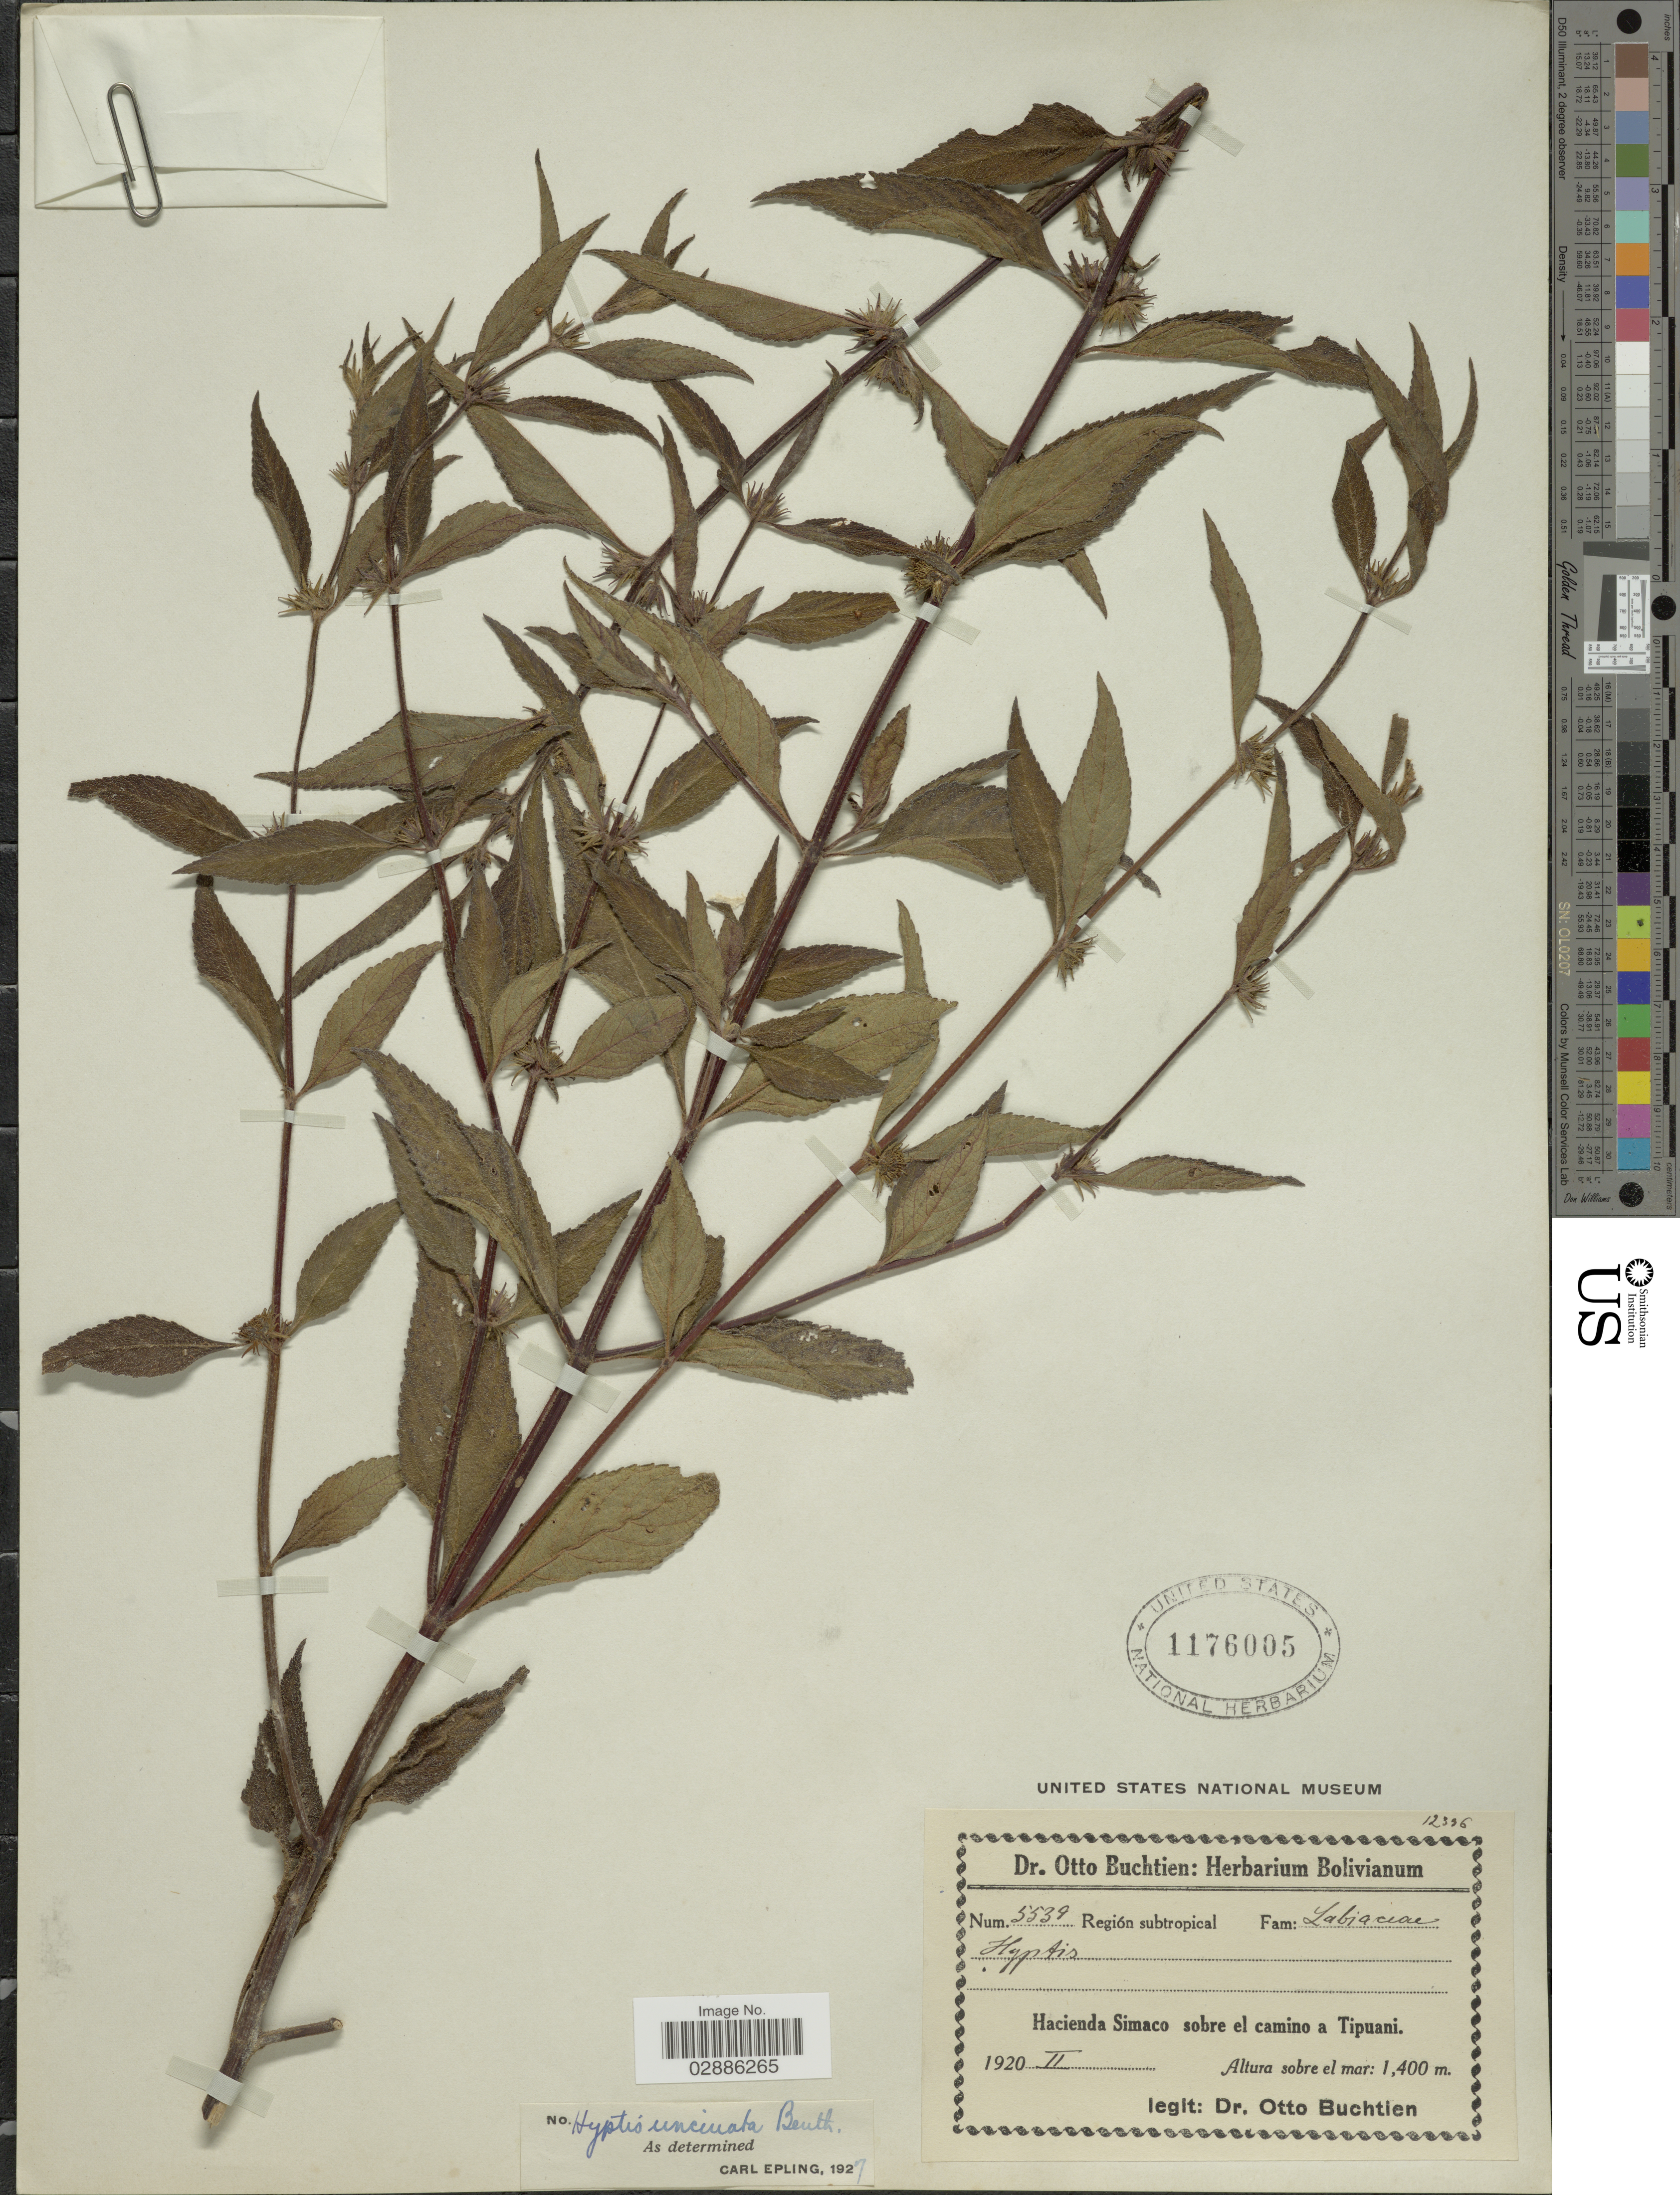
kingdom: Plantae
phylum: Tracheophyta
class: Magnoliopsida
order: Lamiales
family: Lamiaceae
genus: Hyptis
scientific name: Hyptis uncinata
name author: Benth.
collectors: O. Buchtien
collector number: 5539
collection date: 1920-02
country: Bolivia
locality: Hacienda Simaco sobre el camino a Tipuani.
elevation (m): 1400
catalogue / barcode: US 1176005